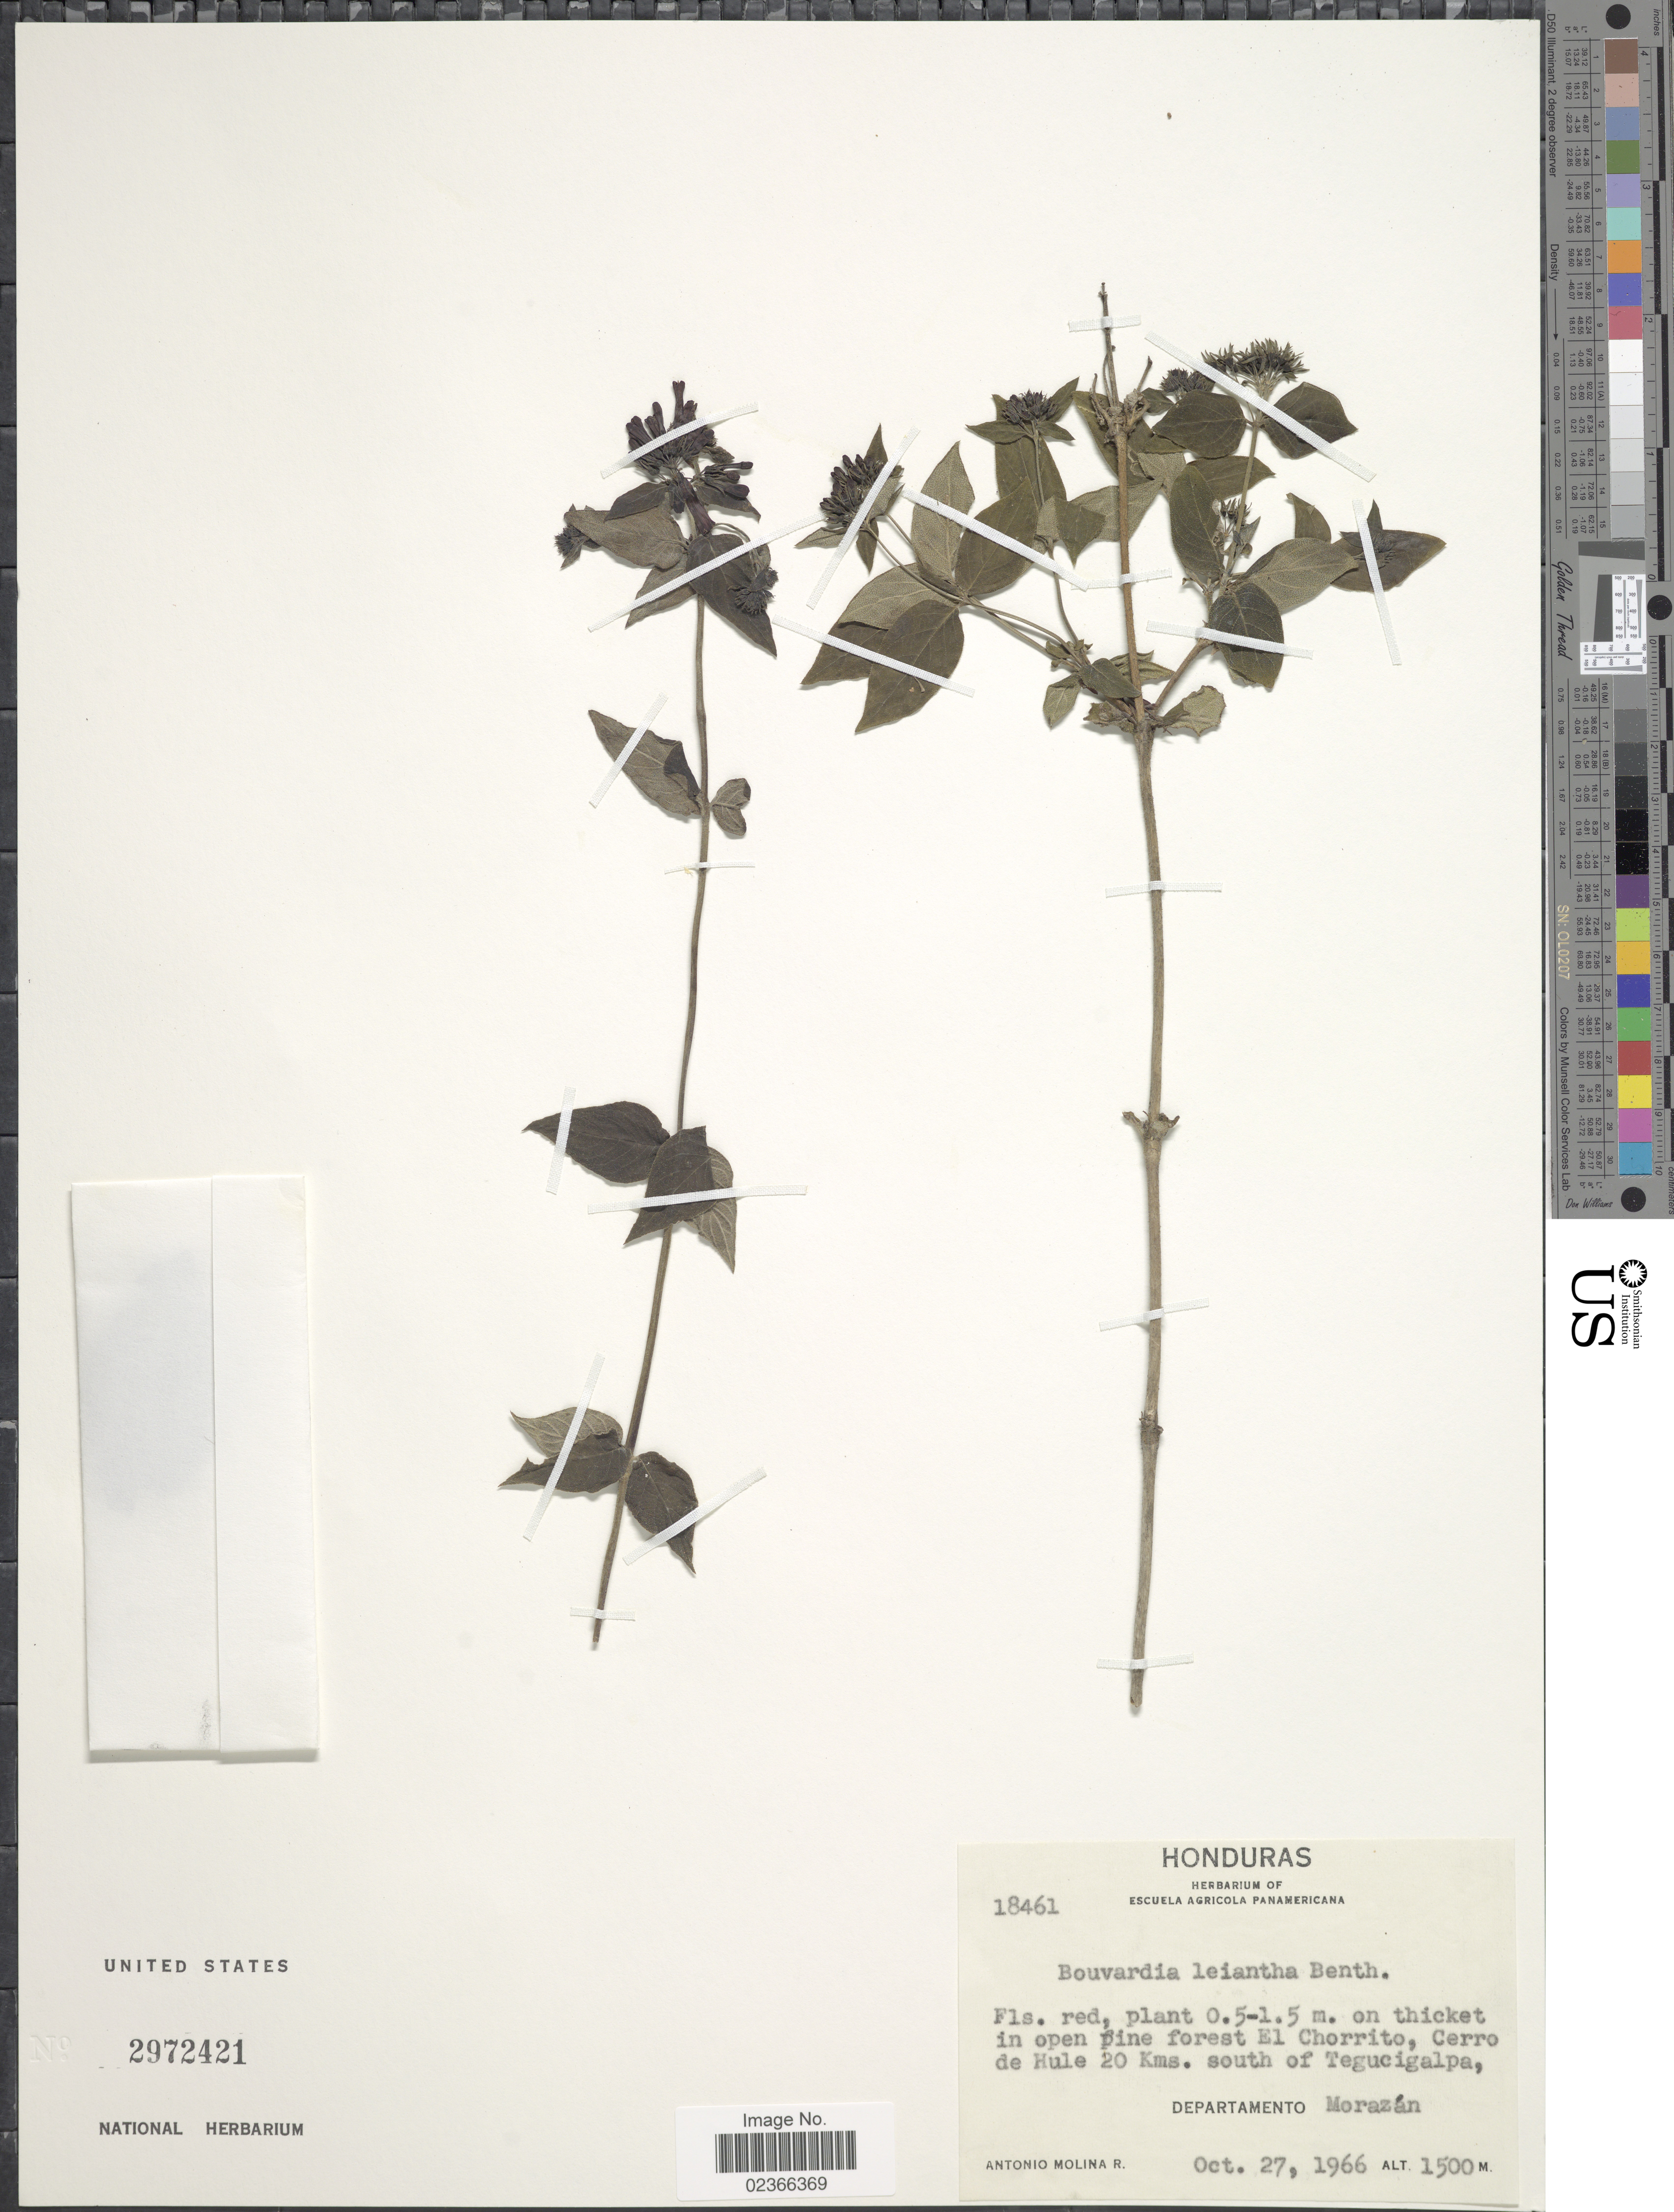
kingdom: Plantae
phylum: Tracheophyta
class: Magnoliopsida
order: Gentianales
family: Rubiaceae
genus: Bouvardia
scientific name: Bouvardia leiantha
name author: Benth.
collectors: A. Molina R.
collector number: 18461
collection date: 1966-10-27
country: Honduras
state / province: Fco. Morazán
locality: On thicket in open pine forest El Chorrito, Cerro de Hule 20 kms. south of Tegucigalpa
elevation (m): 1500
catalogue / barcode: US 2972421